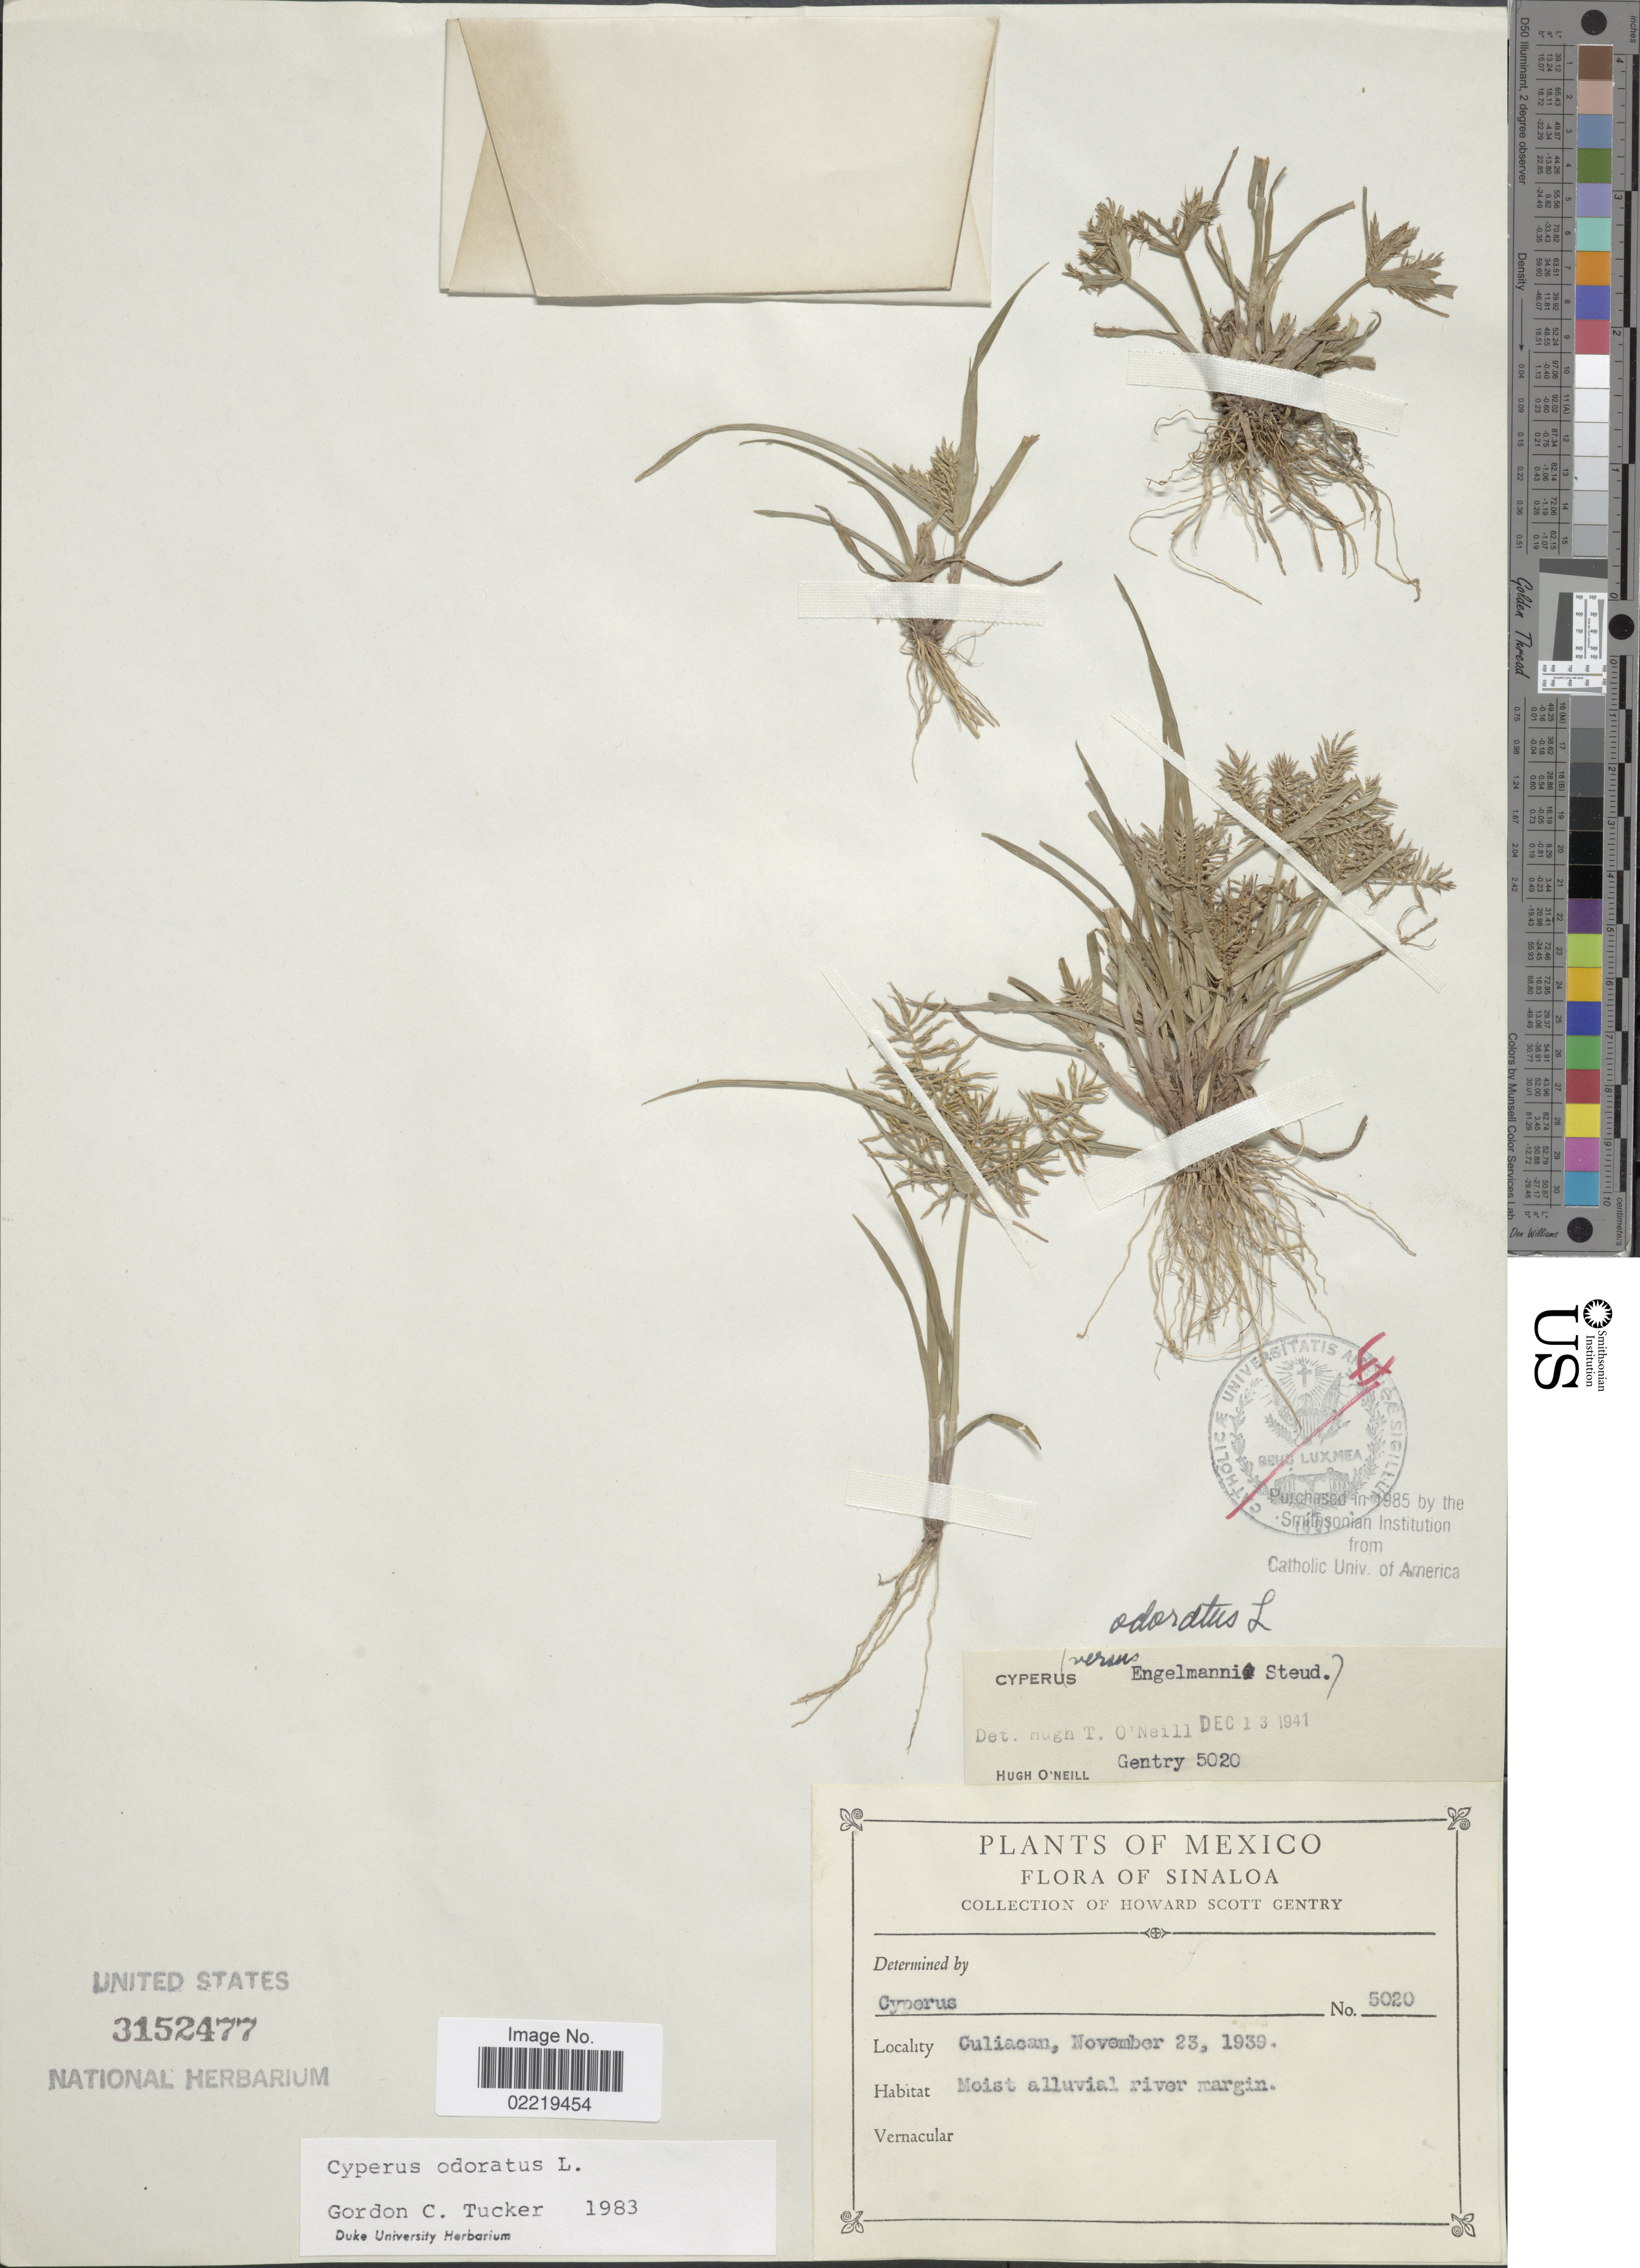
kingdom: Plantae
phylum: Tracheophyta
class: Liliopsida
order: Poales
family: Cyperaceae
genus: Cyperus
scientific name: Cyperus odoratus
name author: L.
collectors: H. S. Gentry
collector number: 5020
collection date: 1939-11-23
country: Mexico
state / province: Sinaloa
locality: Culiacan, moist alluvial river margin.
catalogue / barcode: US 3152477